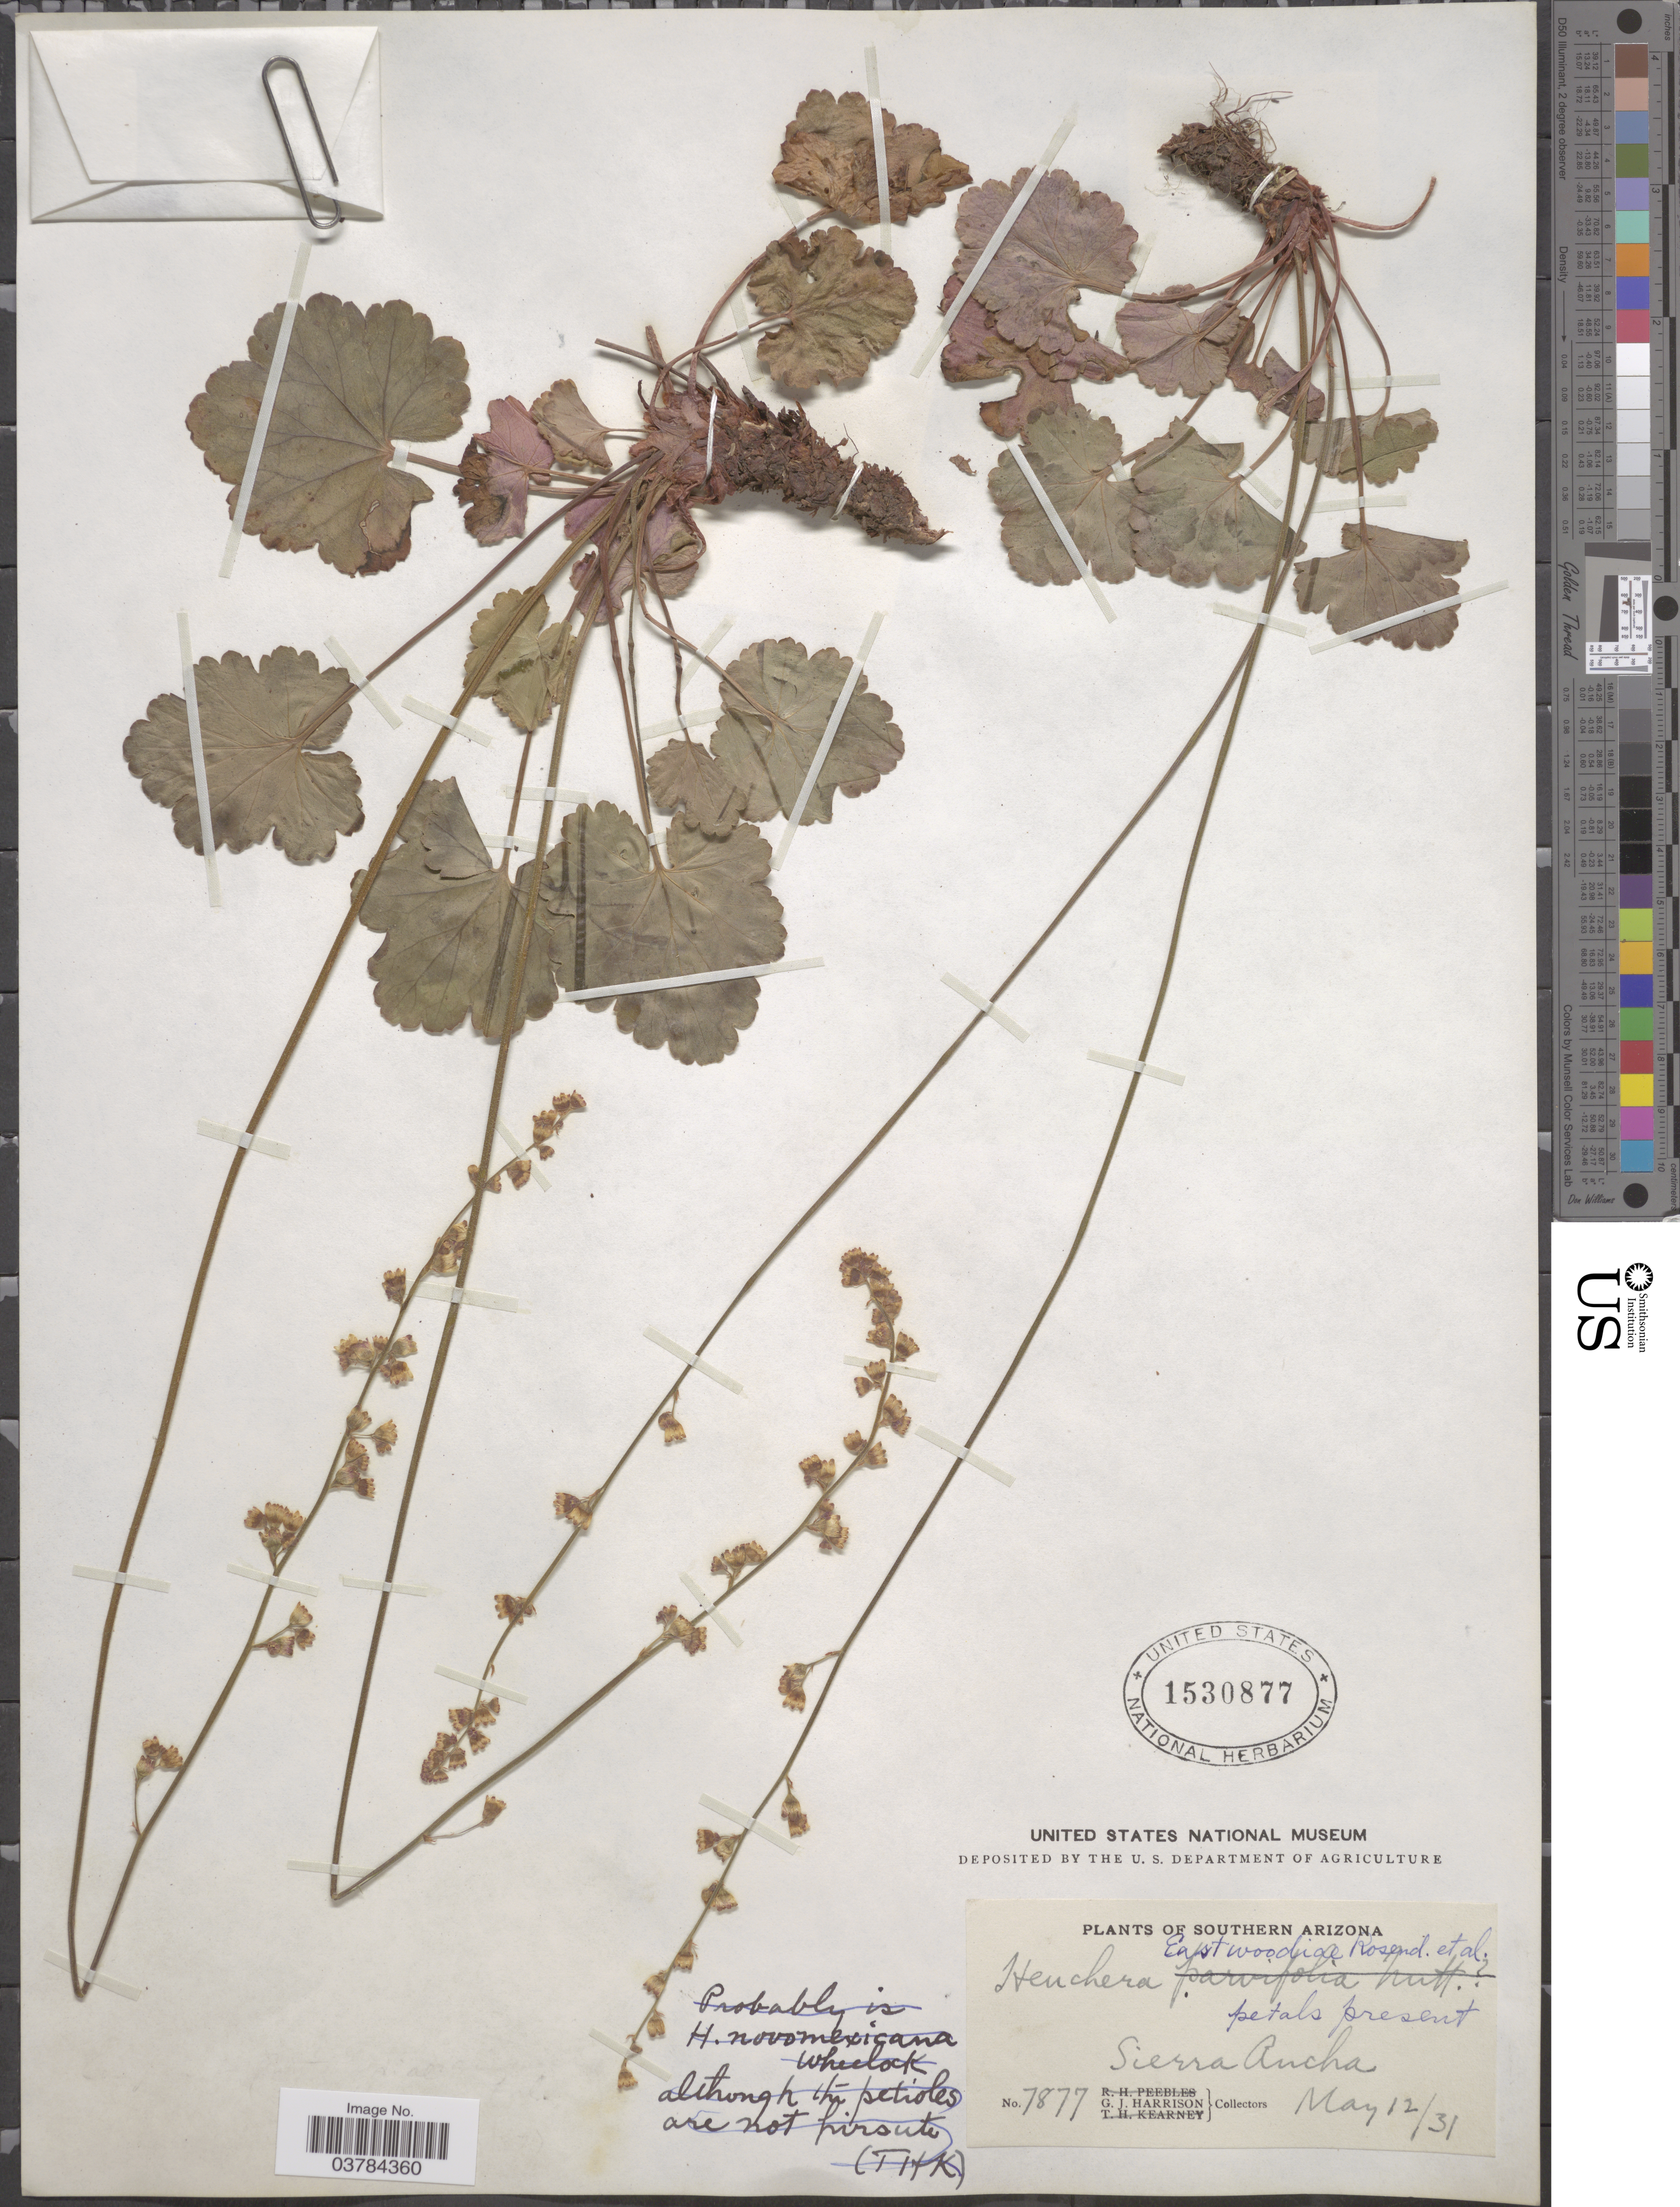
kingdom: Plantae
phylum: Tracheophyta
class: Magnoliopsida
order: Saxifragales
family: Saxifragaceae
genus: Heuchera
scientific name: Heuchera eastwoodiae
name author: Rosend. et al.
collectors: G. J. Harrison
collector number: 7877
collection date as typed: Transcribed d/m/y: 12/5/31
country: United States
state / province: Arizona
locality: Southern Arizona. Sierra Ancha.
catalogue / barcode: US 1530877